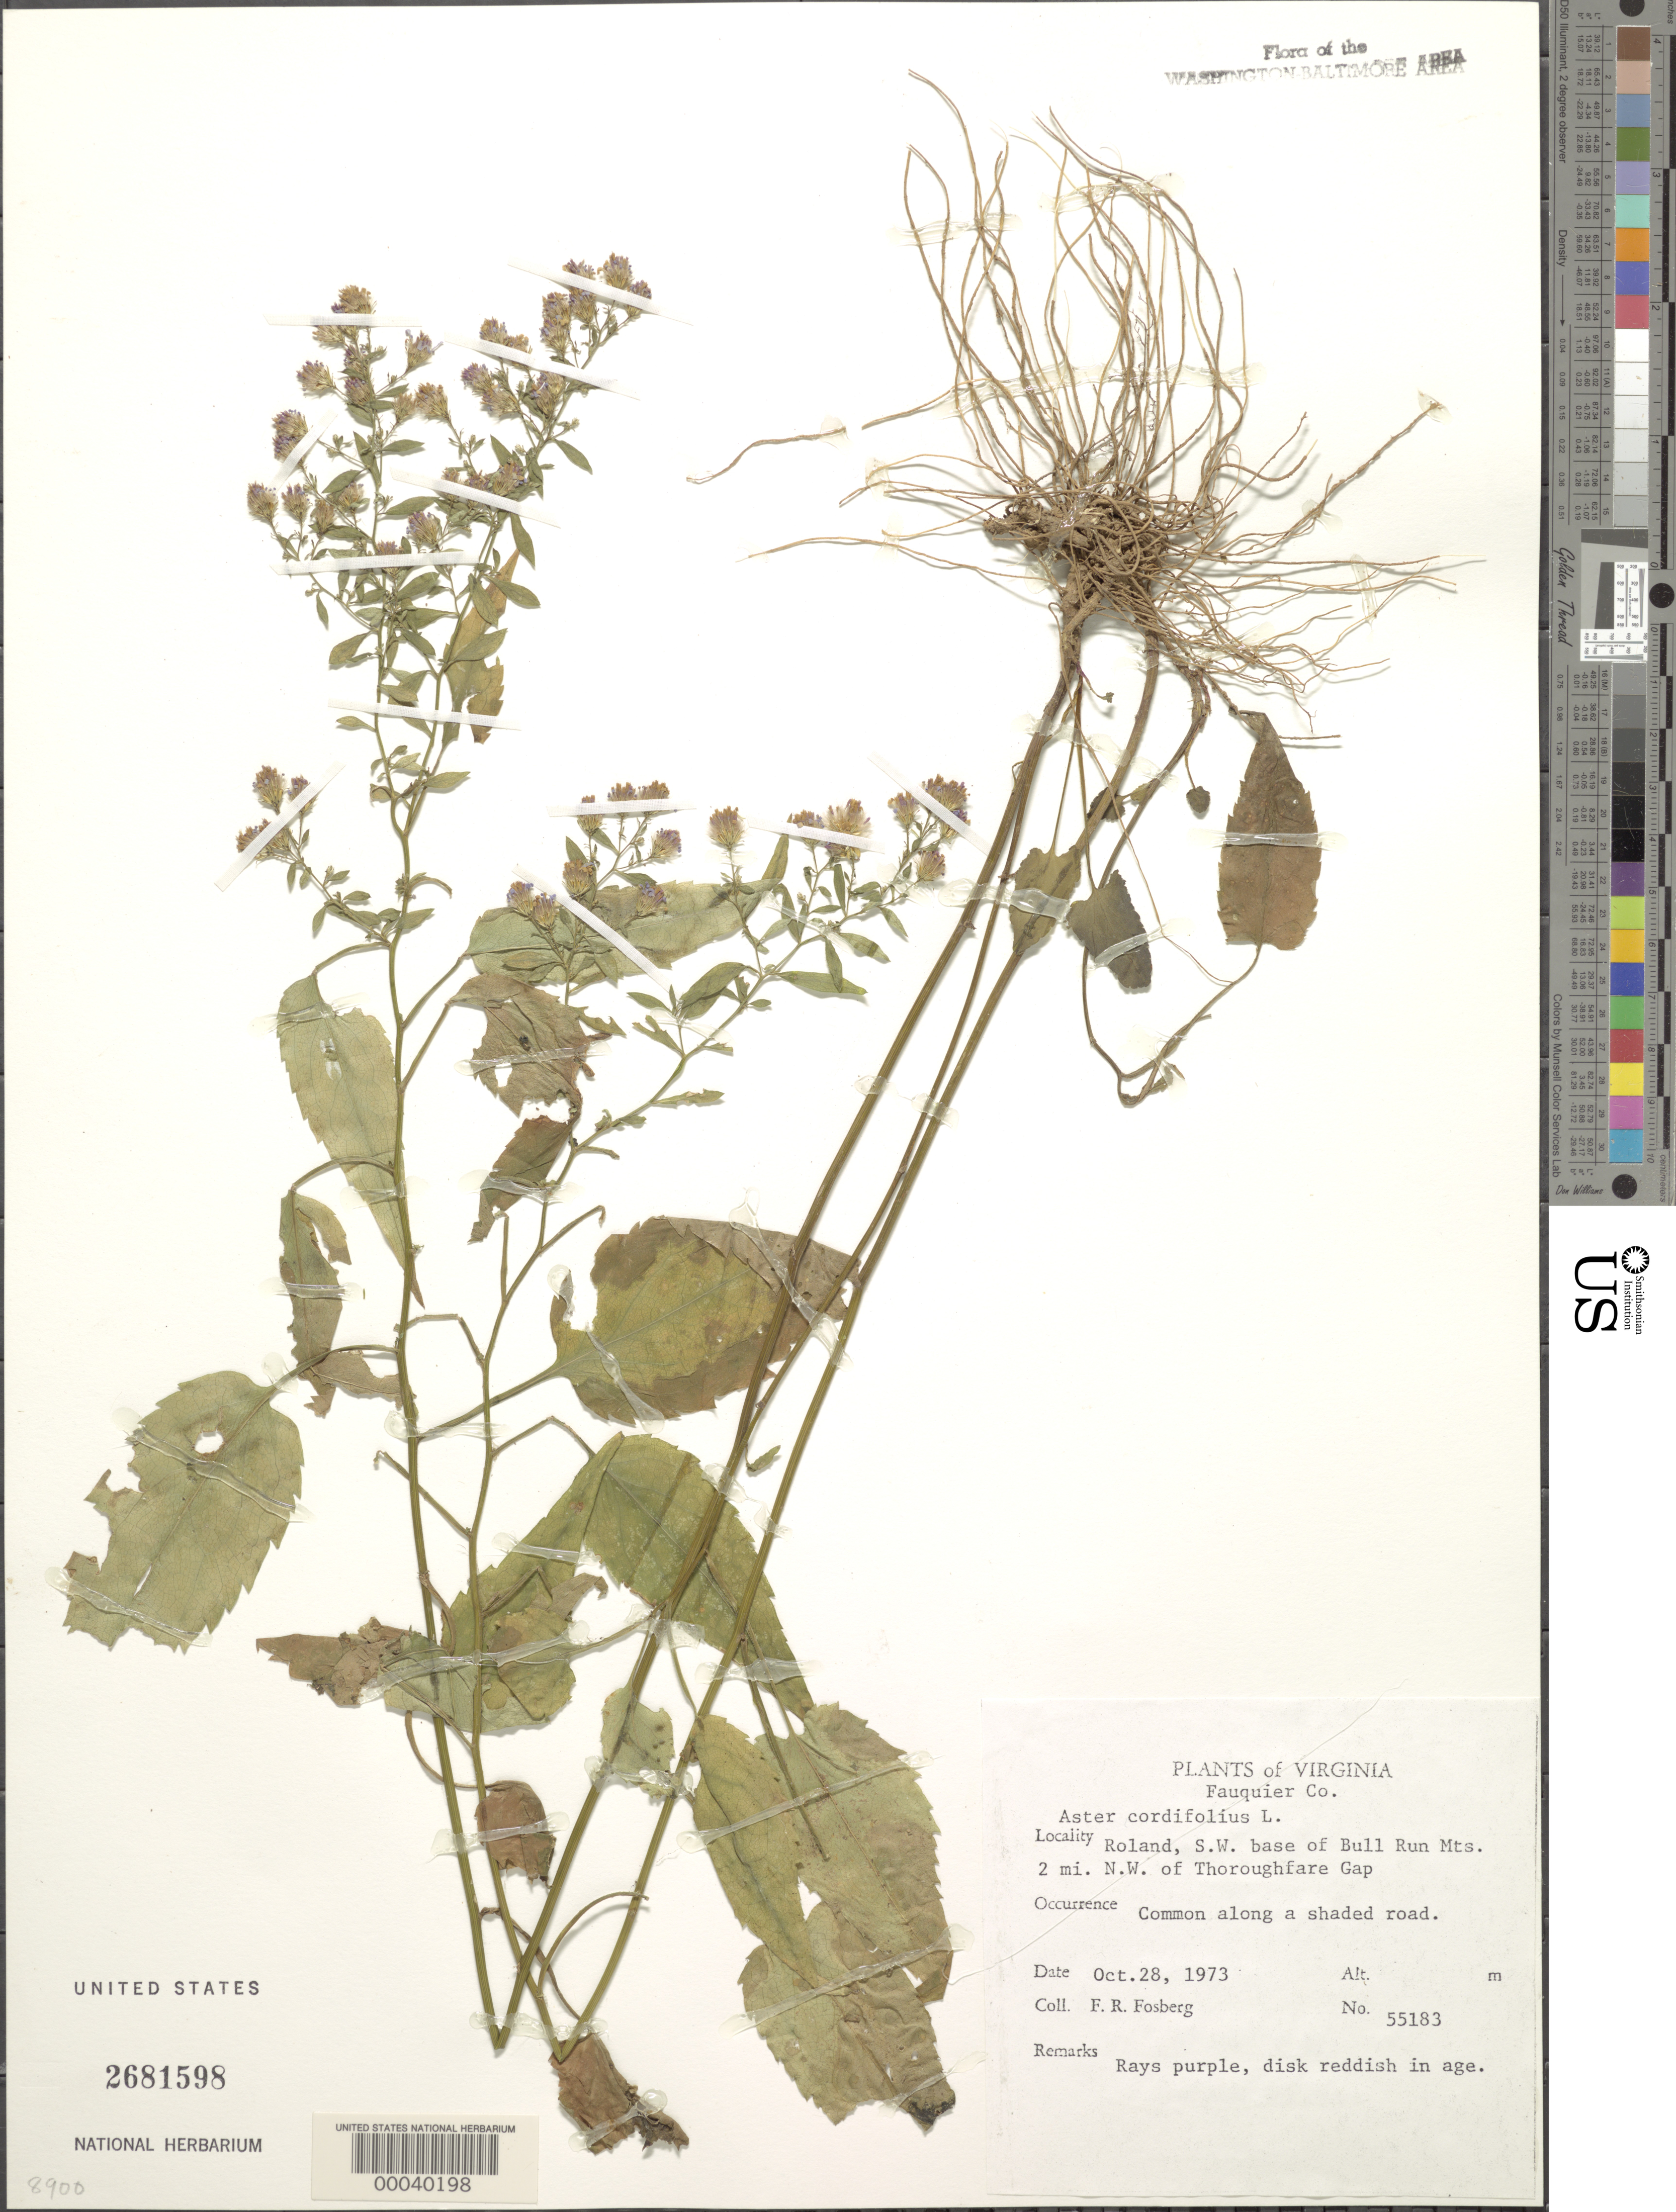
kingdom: Plantae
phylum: Tracheophyta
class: Magnoliopsida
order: Asterales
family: Asteraceae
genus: Symphyotrichum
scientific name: Symphyotrichum cordifolium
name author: (L.) G.L. Nesom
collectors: F. R. Fosberg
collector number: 55183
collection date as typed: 28 Oct 1973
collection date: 1973-10-28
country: United States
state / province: Virginia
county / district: Fauquier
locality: Roland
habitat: Shaded road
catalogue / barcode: US 2681598